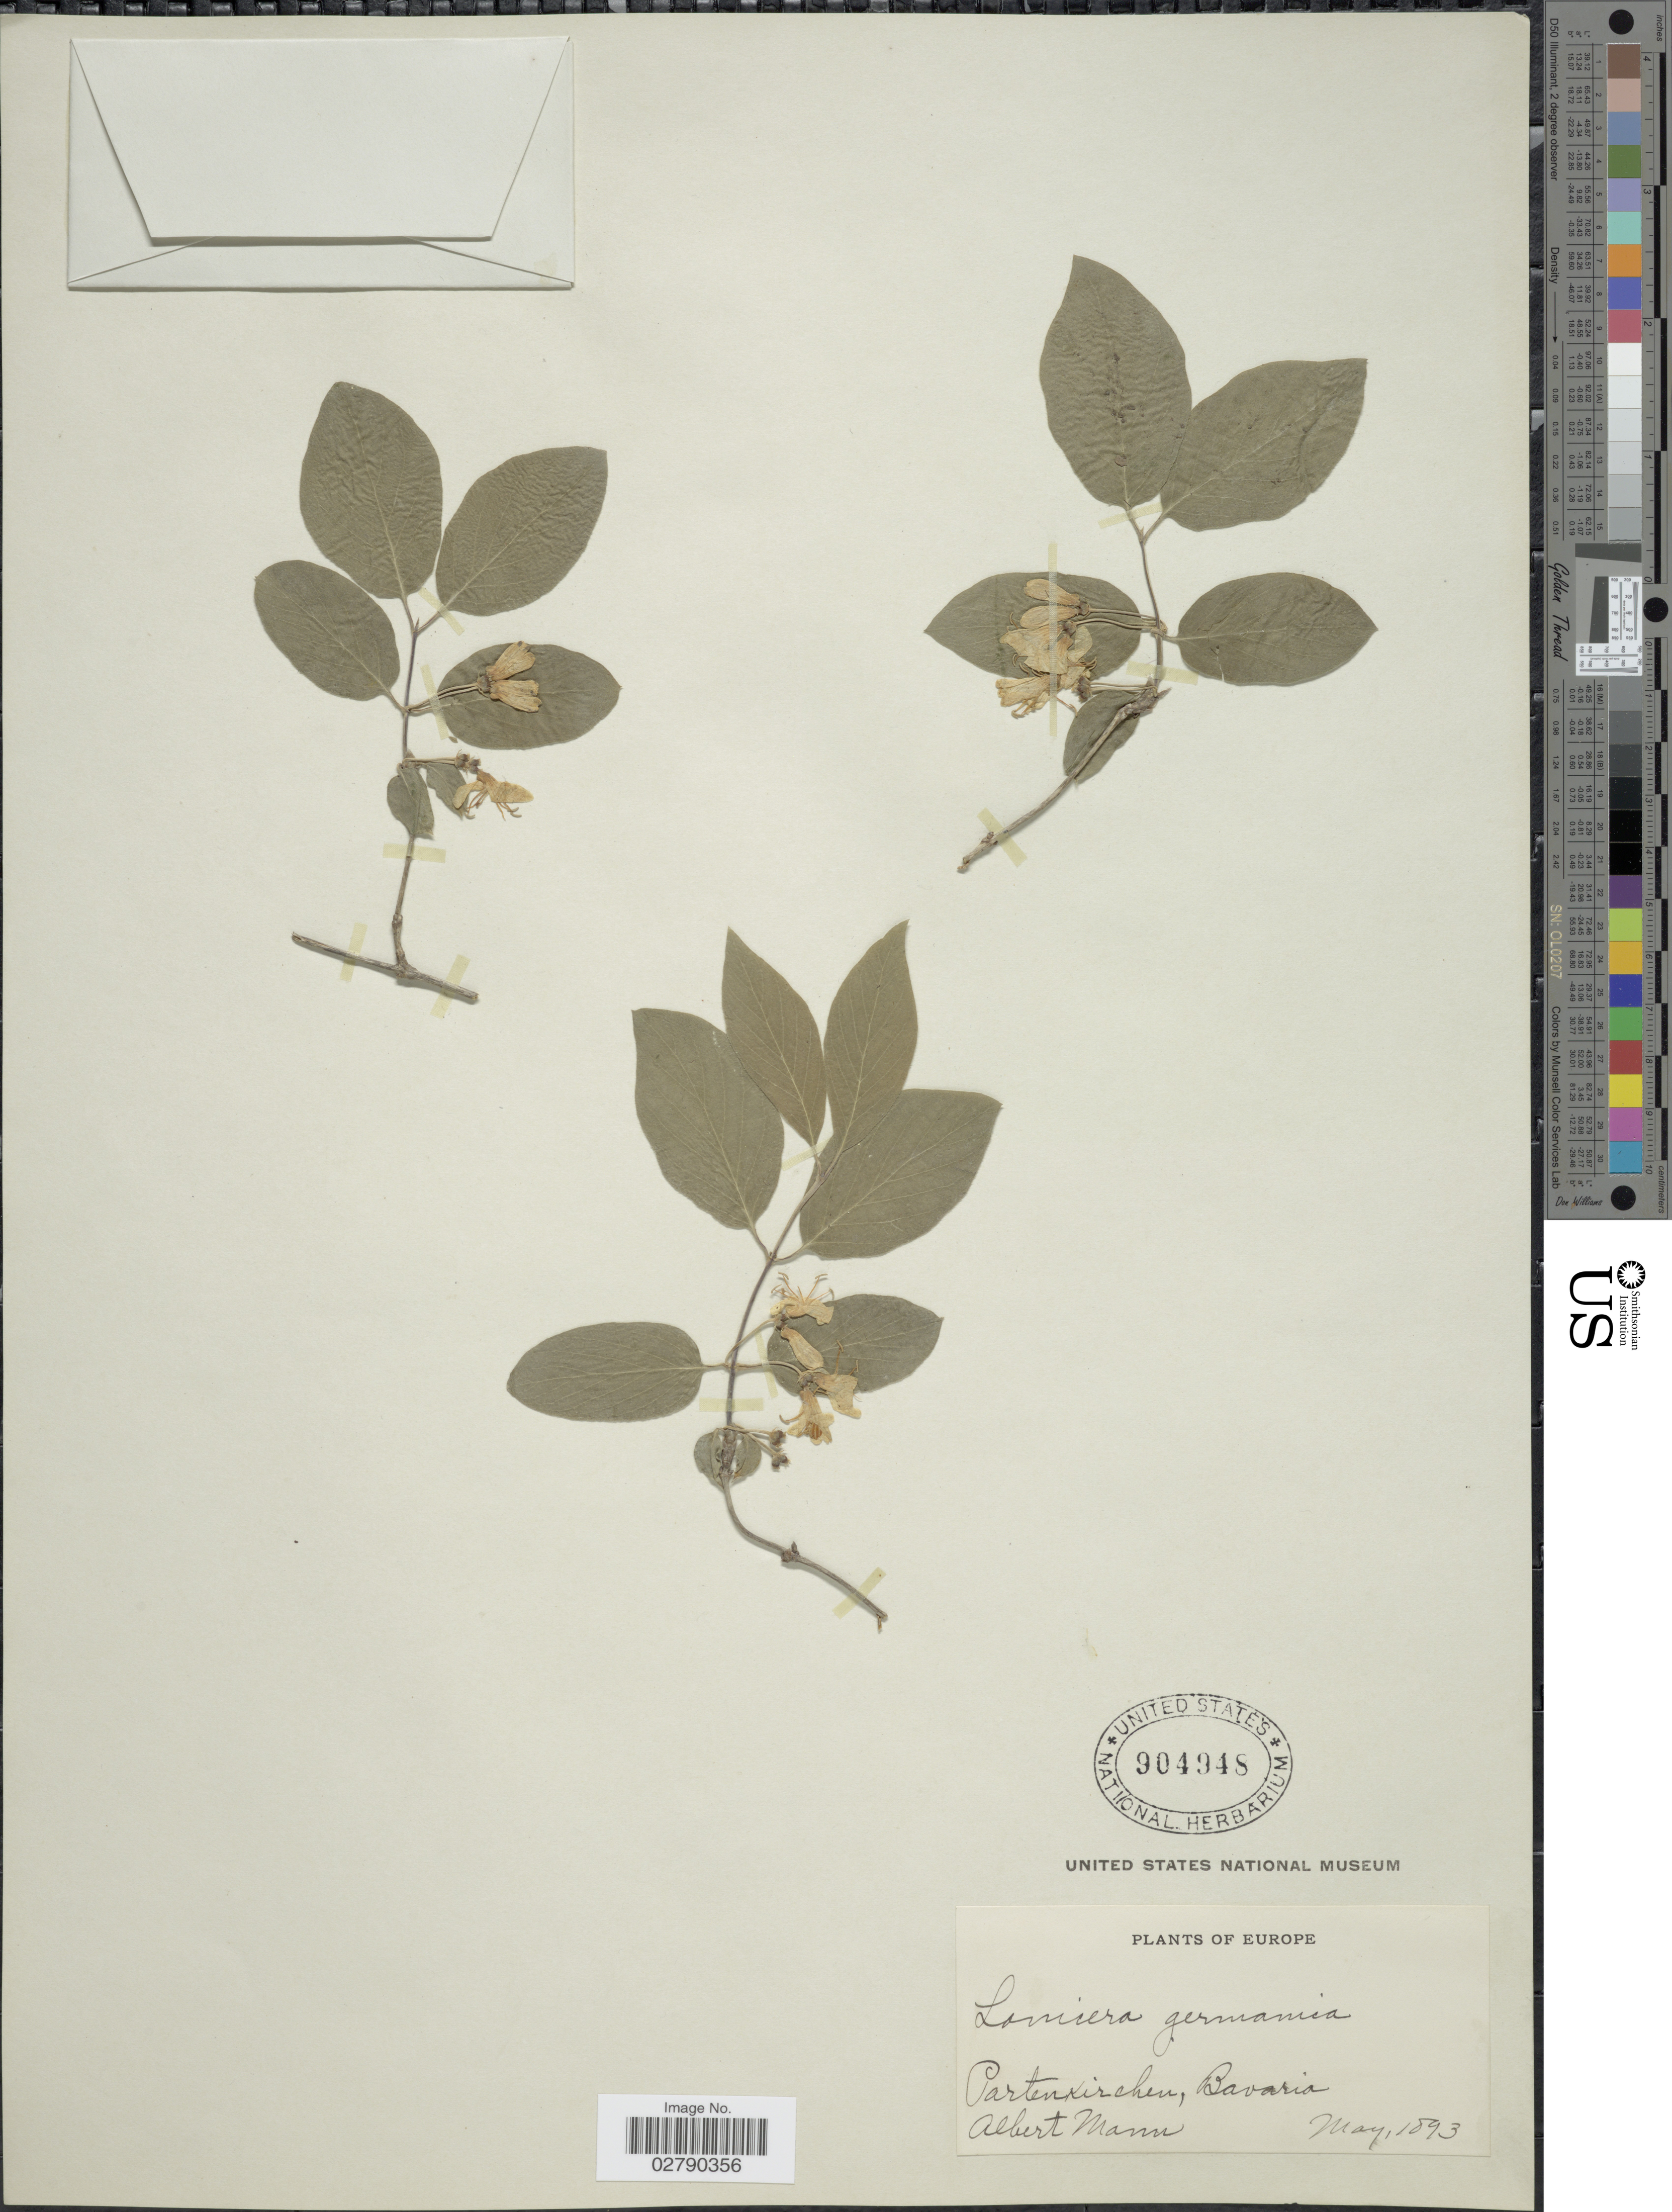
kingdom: Plantae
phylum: Tracheophyta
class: Magnoliopsida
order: Dipsacales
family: Caprifoliaceae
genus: Lonicera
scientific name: Lonicera germanica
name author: F. Dietr.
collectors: A. Mann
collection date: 1893-05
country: Germany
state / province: Bayern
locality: Partenkirchen, Bavaria.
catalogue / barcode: US 904948